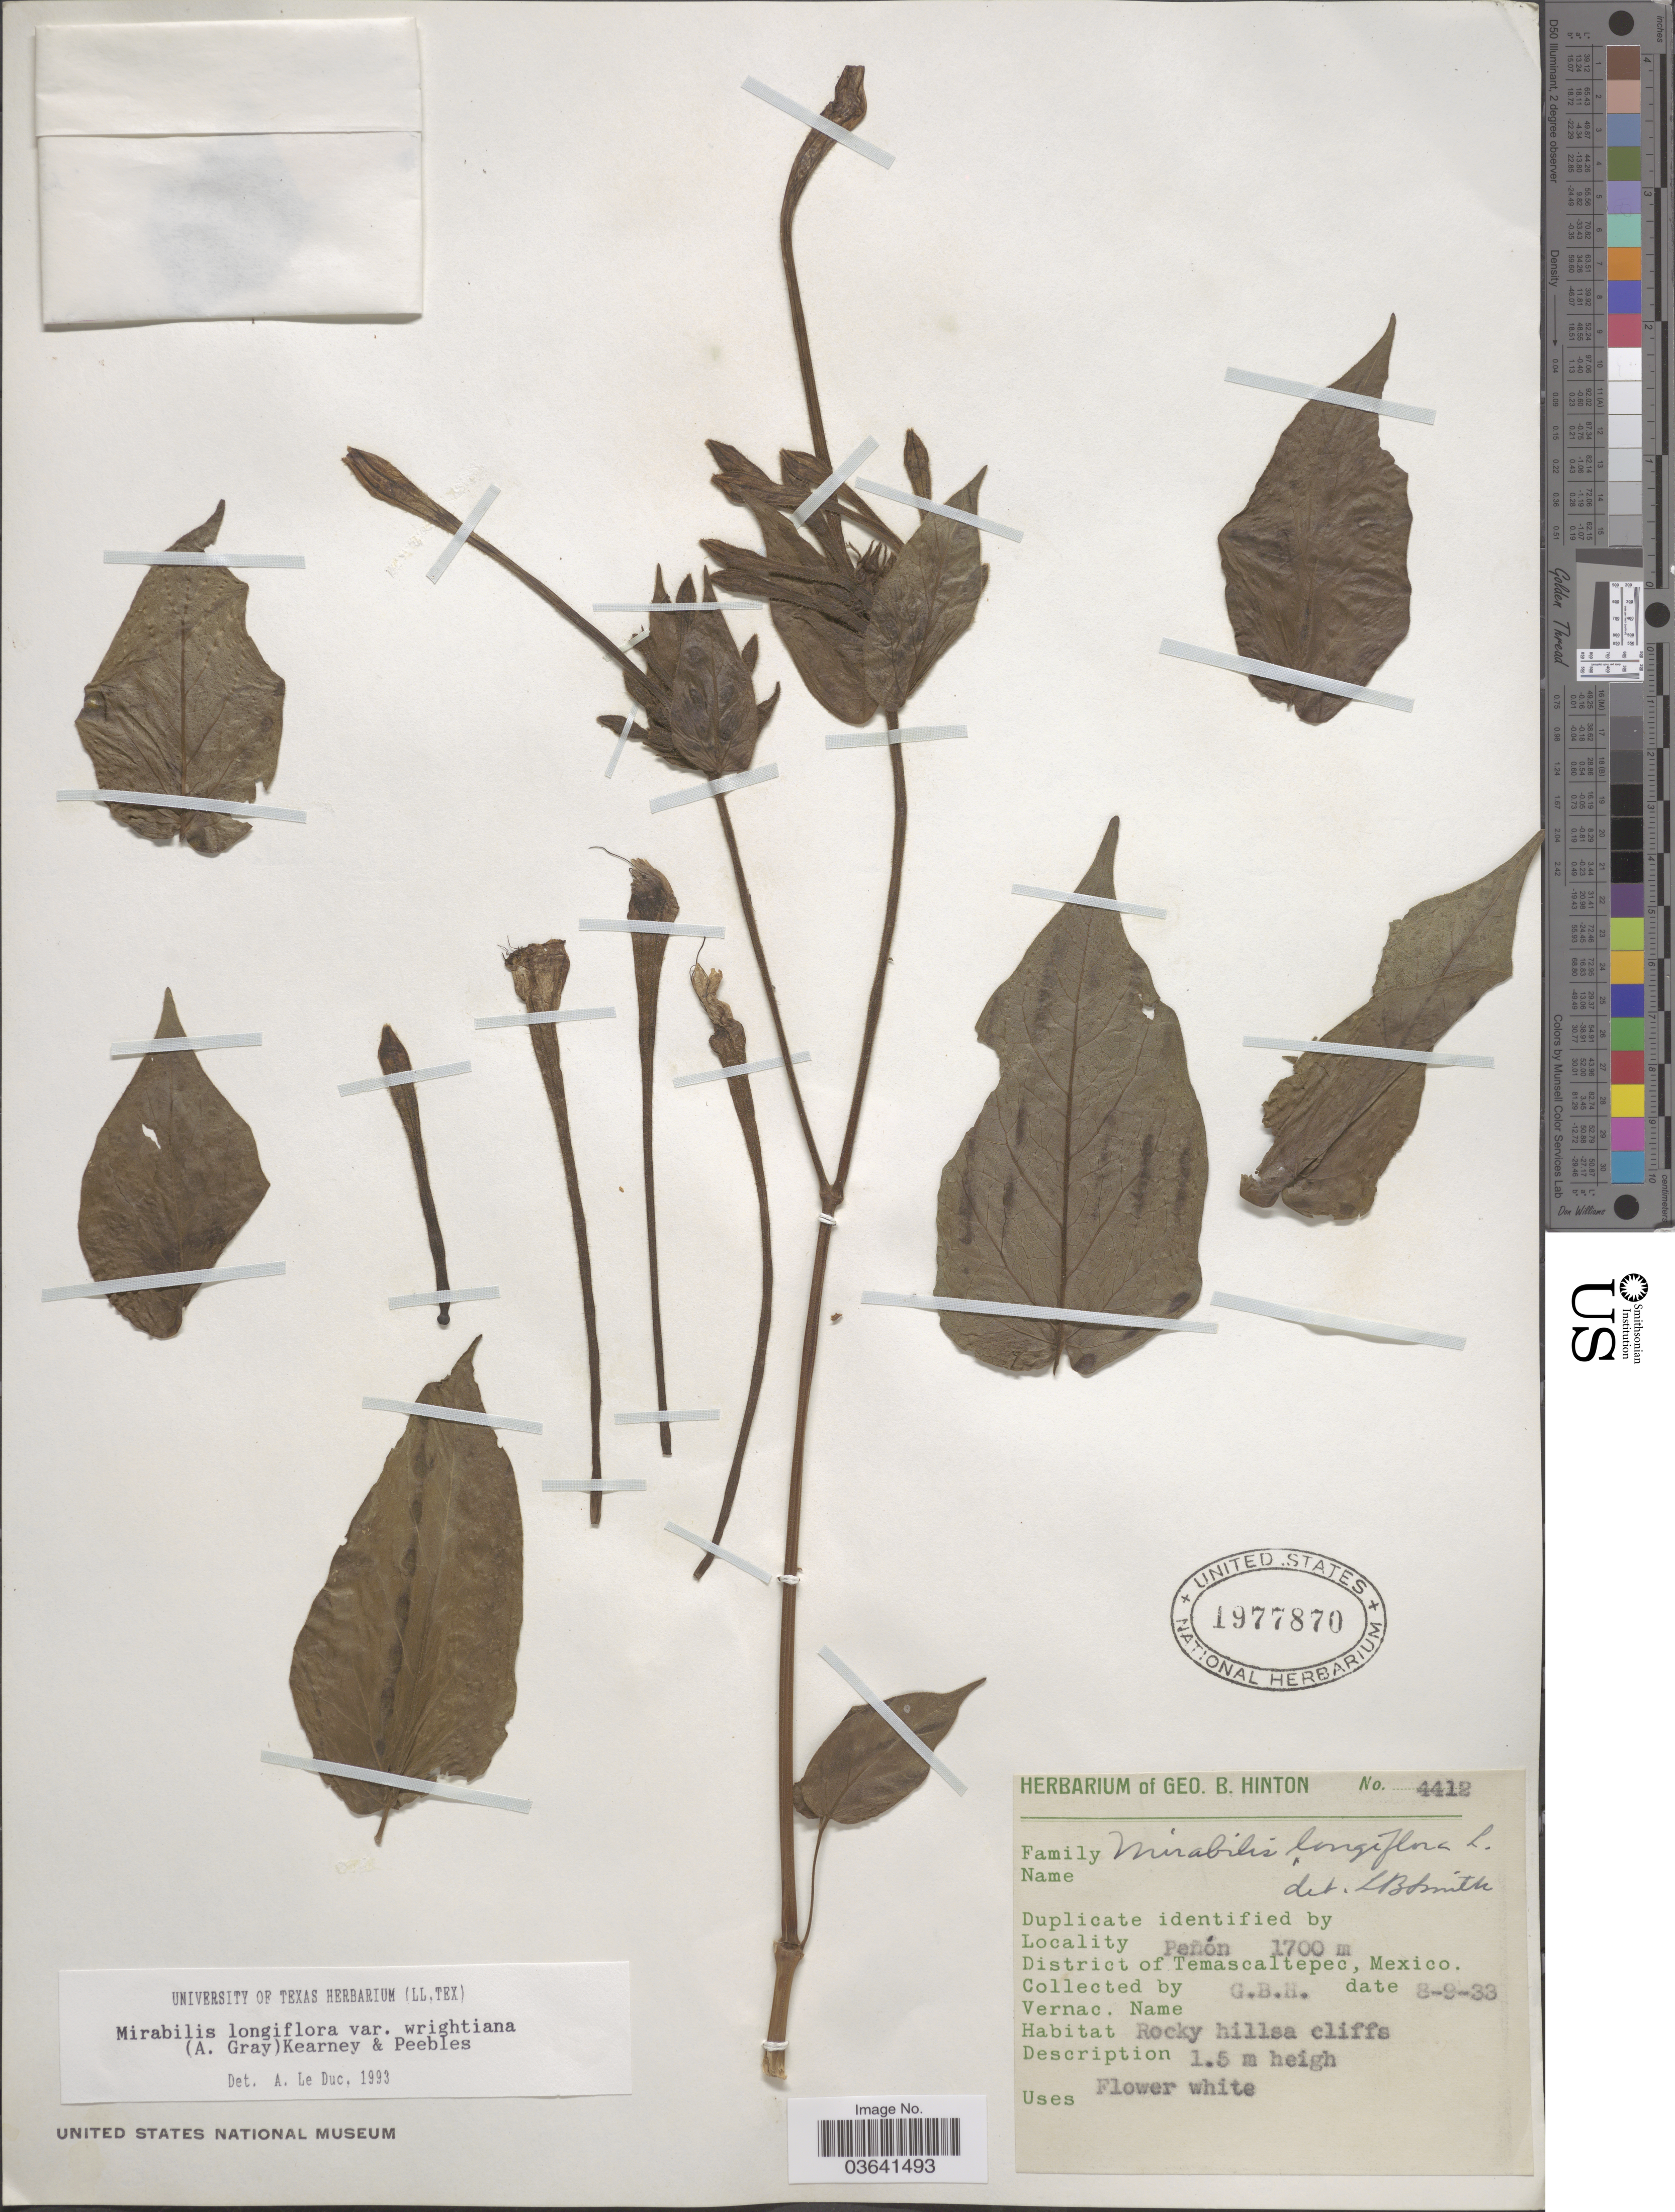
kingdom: Plantae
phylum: Tracheophyta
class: Magnoliopsida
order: Caryophyllales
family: Nyctaginaceae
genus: Mirabilis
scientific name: Mirabilis longiflora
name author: L.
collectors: G. B. Hinton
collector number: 4412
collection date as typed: Transcribed d/m/y: 8/9/33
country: Mexico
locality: Pañon. District of Temascaltepec.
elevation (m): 1700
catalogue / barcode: US 1977870